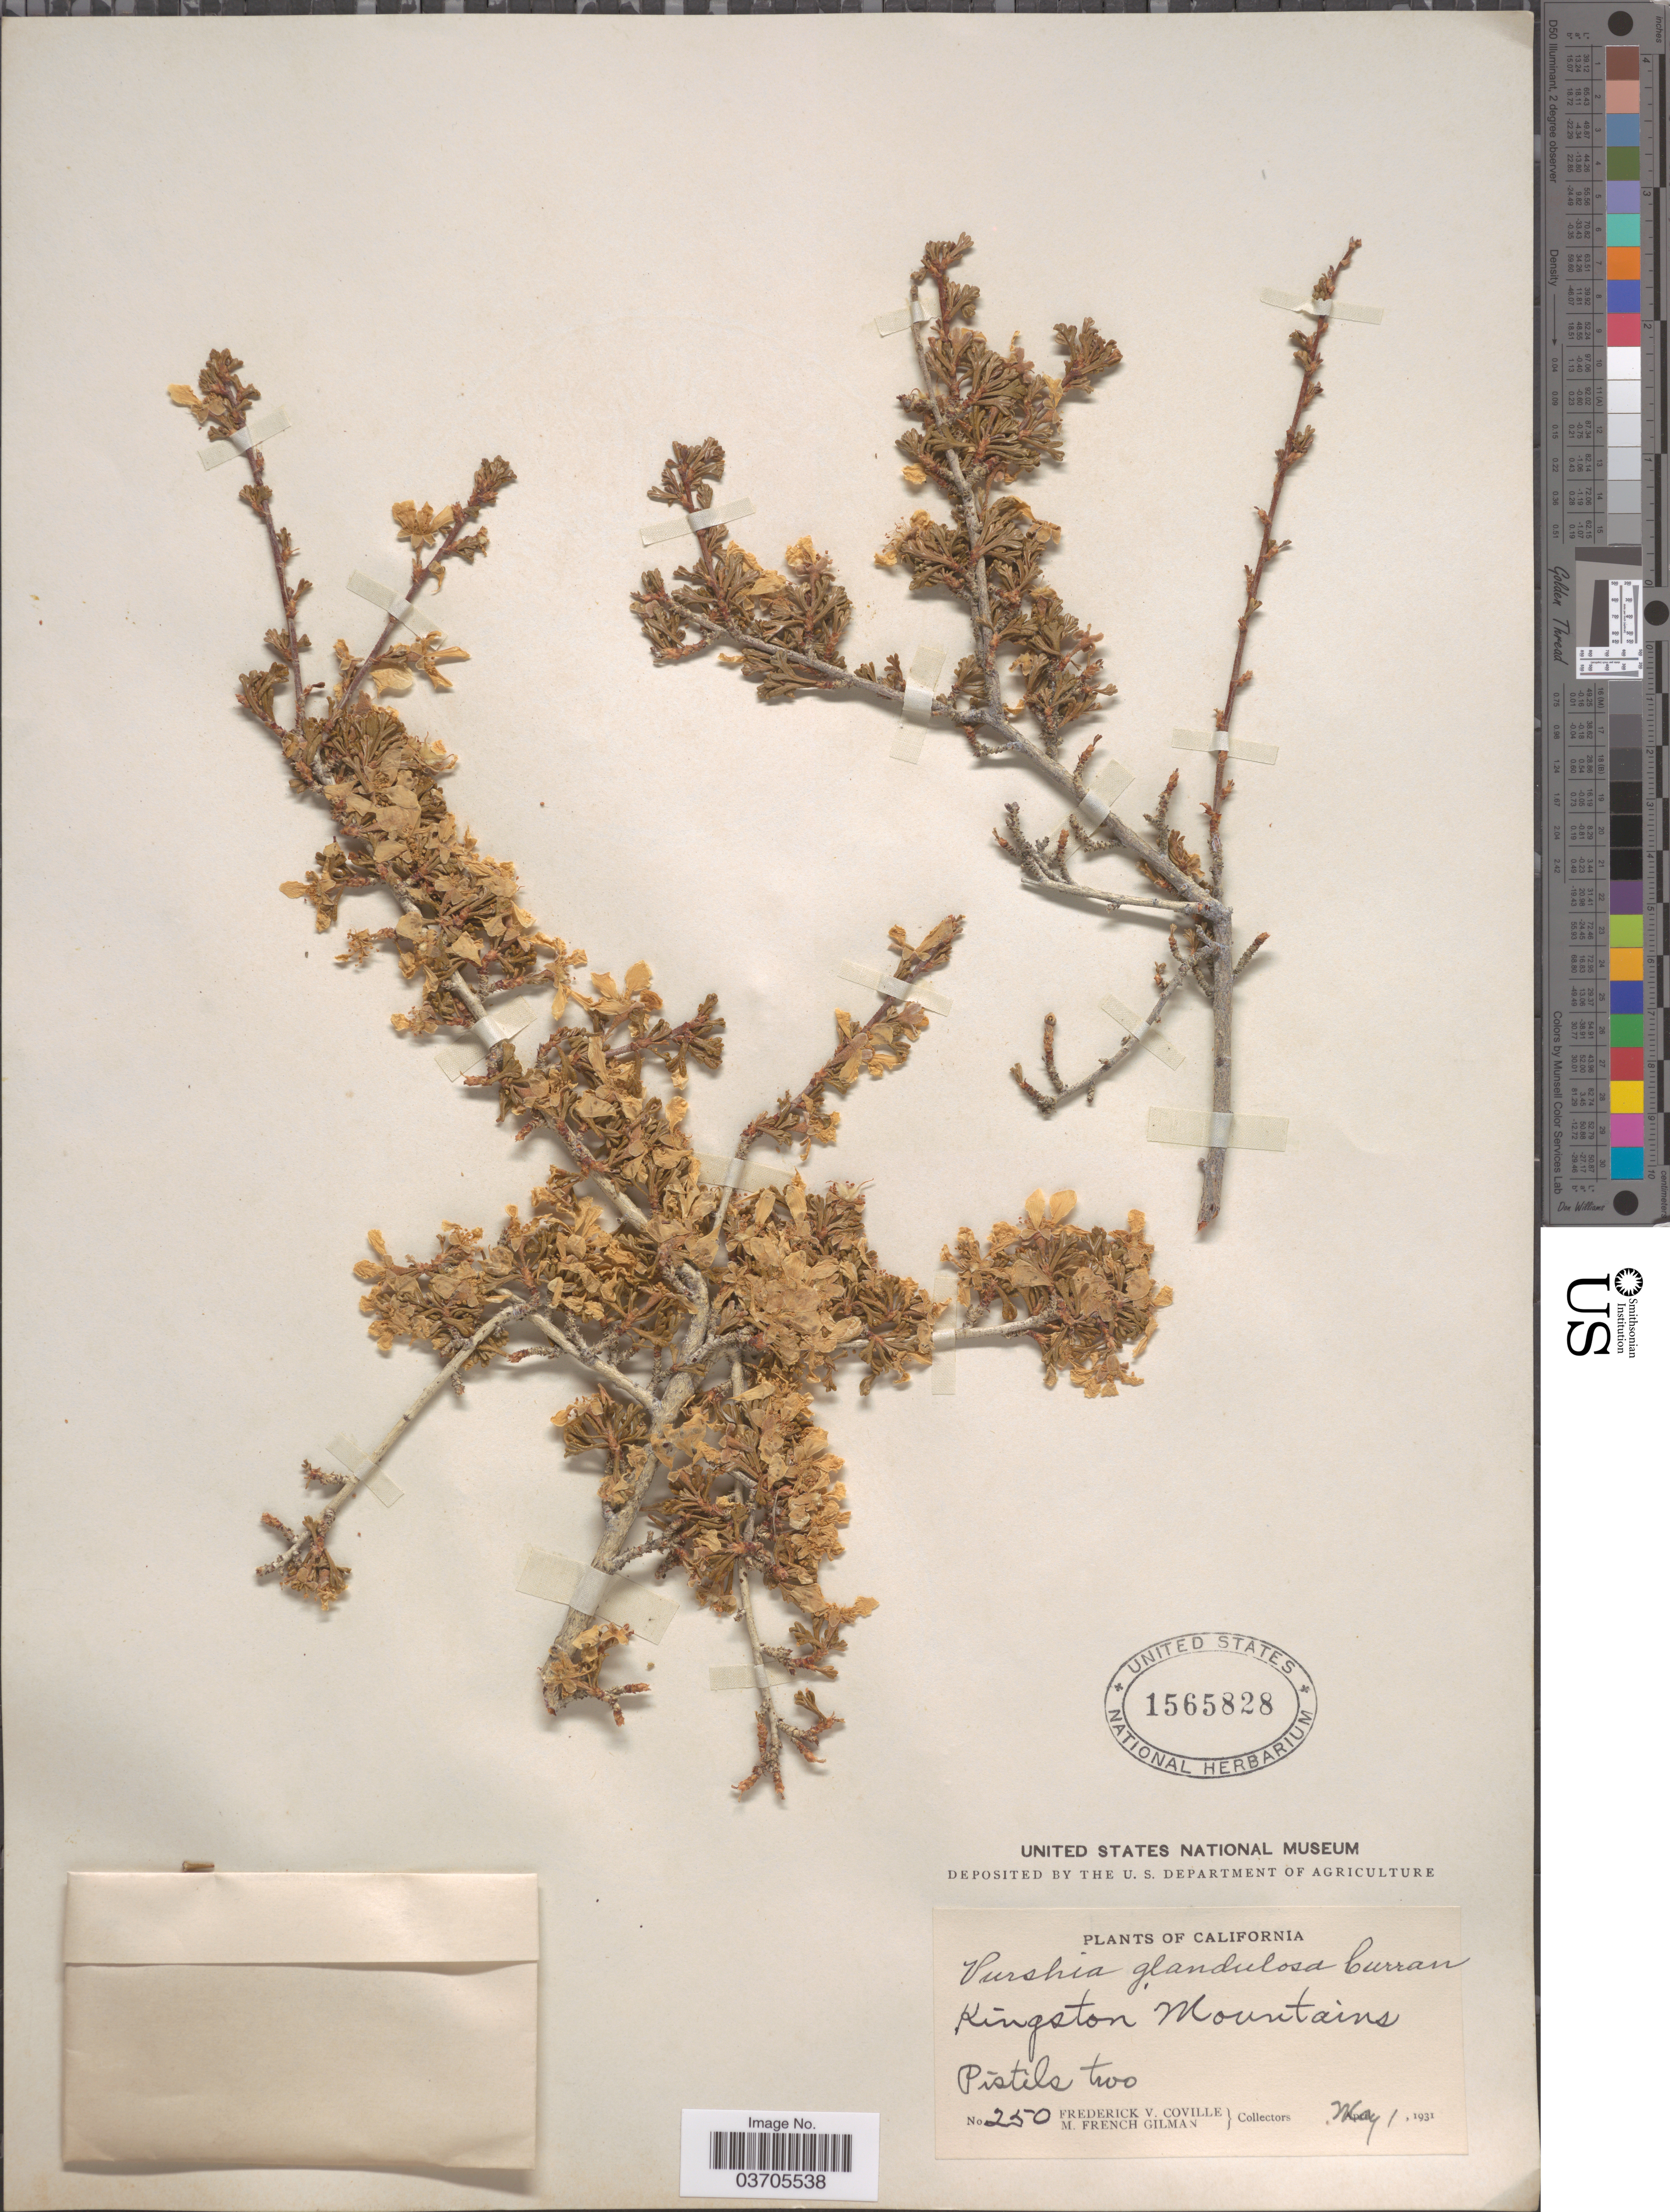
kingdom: Plantae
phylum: Tracheophyta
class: Magnoliopsida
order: Rosales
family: Rosaceae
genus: Purshia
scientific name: Purshia glandulosa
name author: Curran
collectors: F. V. Coville & M. F. Gilman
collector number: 250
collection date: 1931-05-01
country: United States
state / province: California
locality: Kingston Mountains.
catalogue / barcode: US 1565828